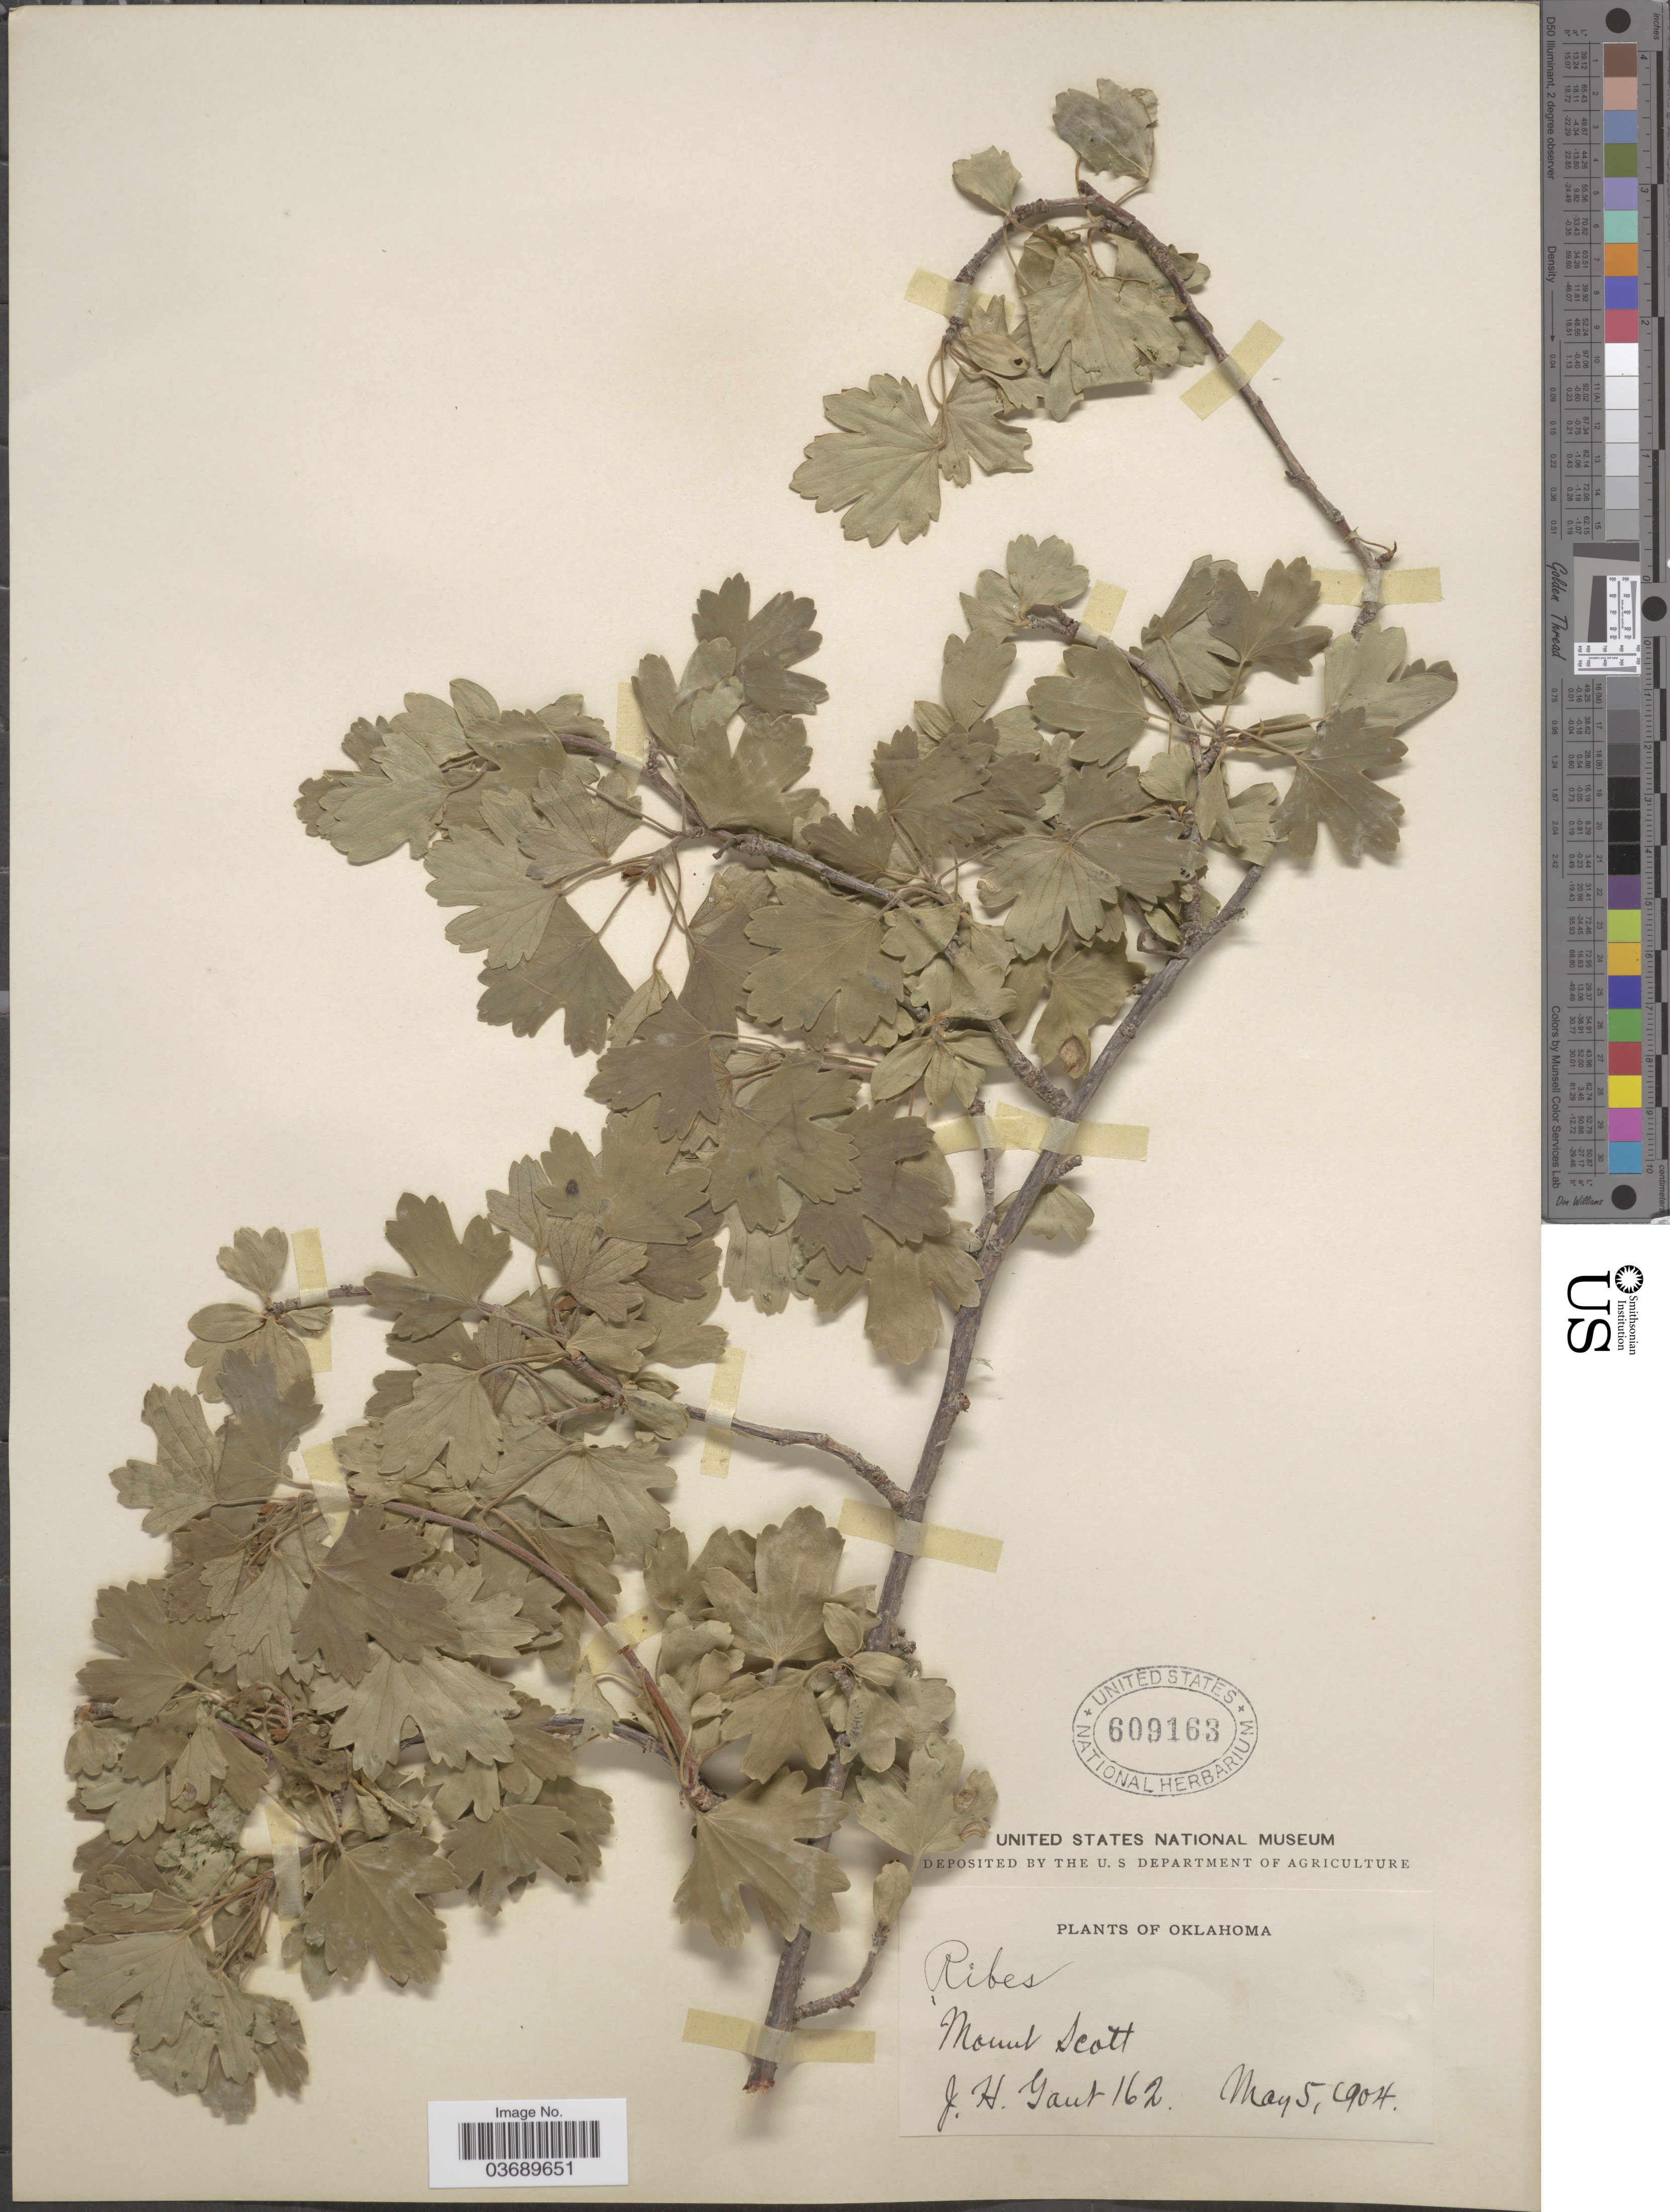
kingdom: Plantae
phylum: Tracheophyta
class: Magnoliopsida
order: Saxifragales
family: Grossulariaceae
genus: Ribes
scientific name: Ribes sp.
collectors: J. Gaut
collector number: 162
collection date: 1904-05-05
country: United States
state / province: Oklahoma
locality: Mount Scott.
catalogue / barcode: US 609163